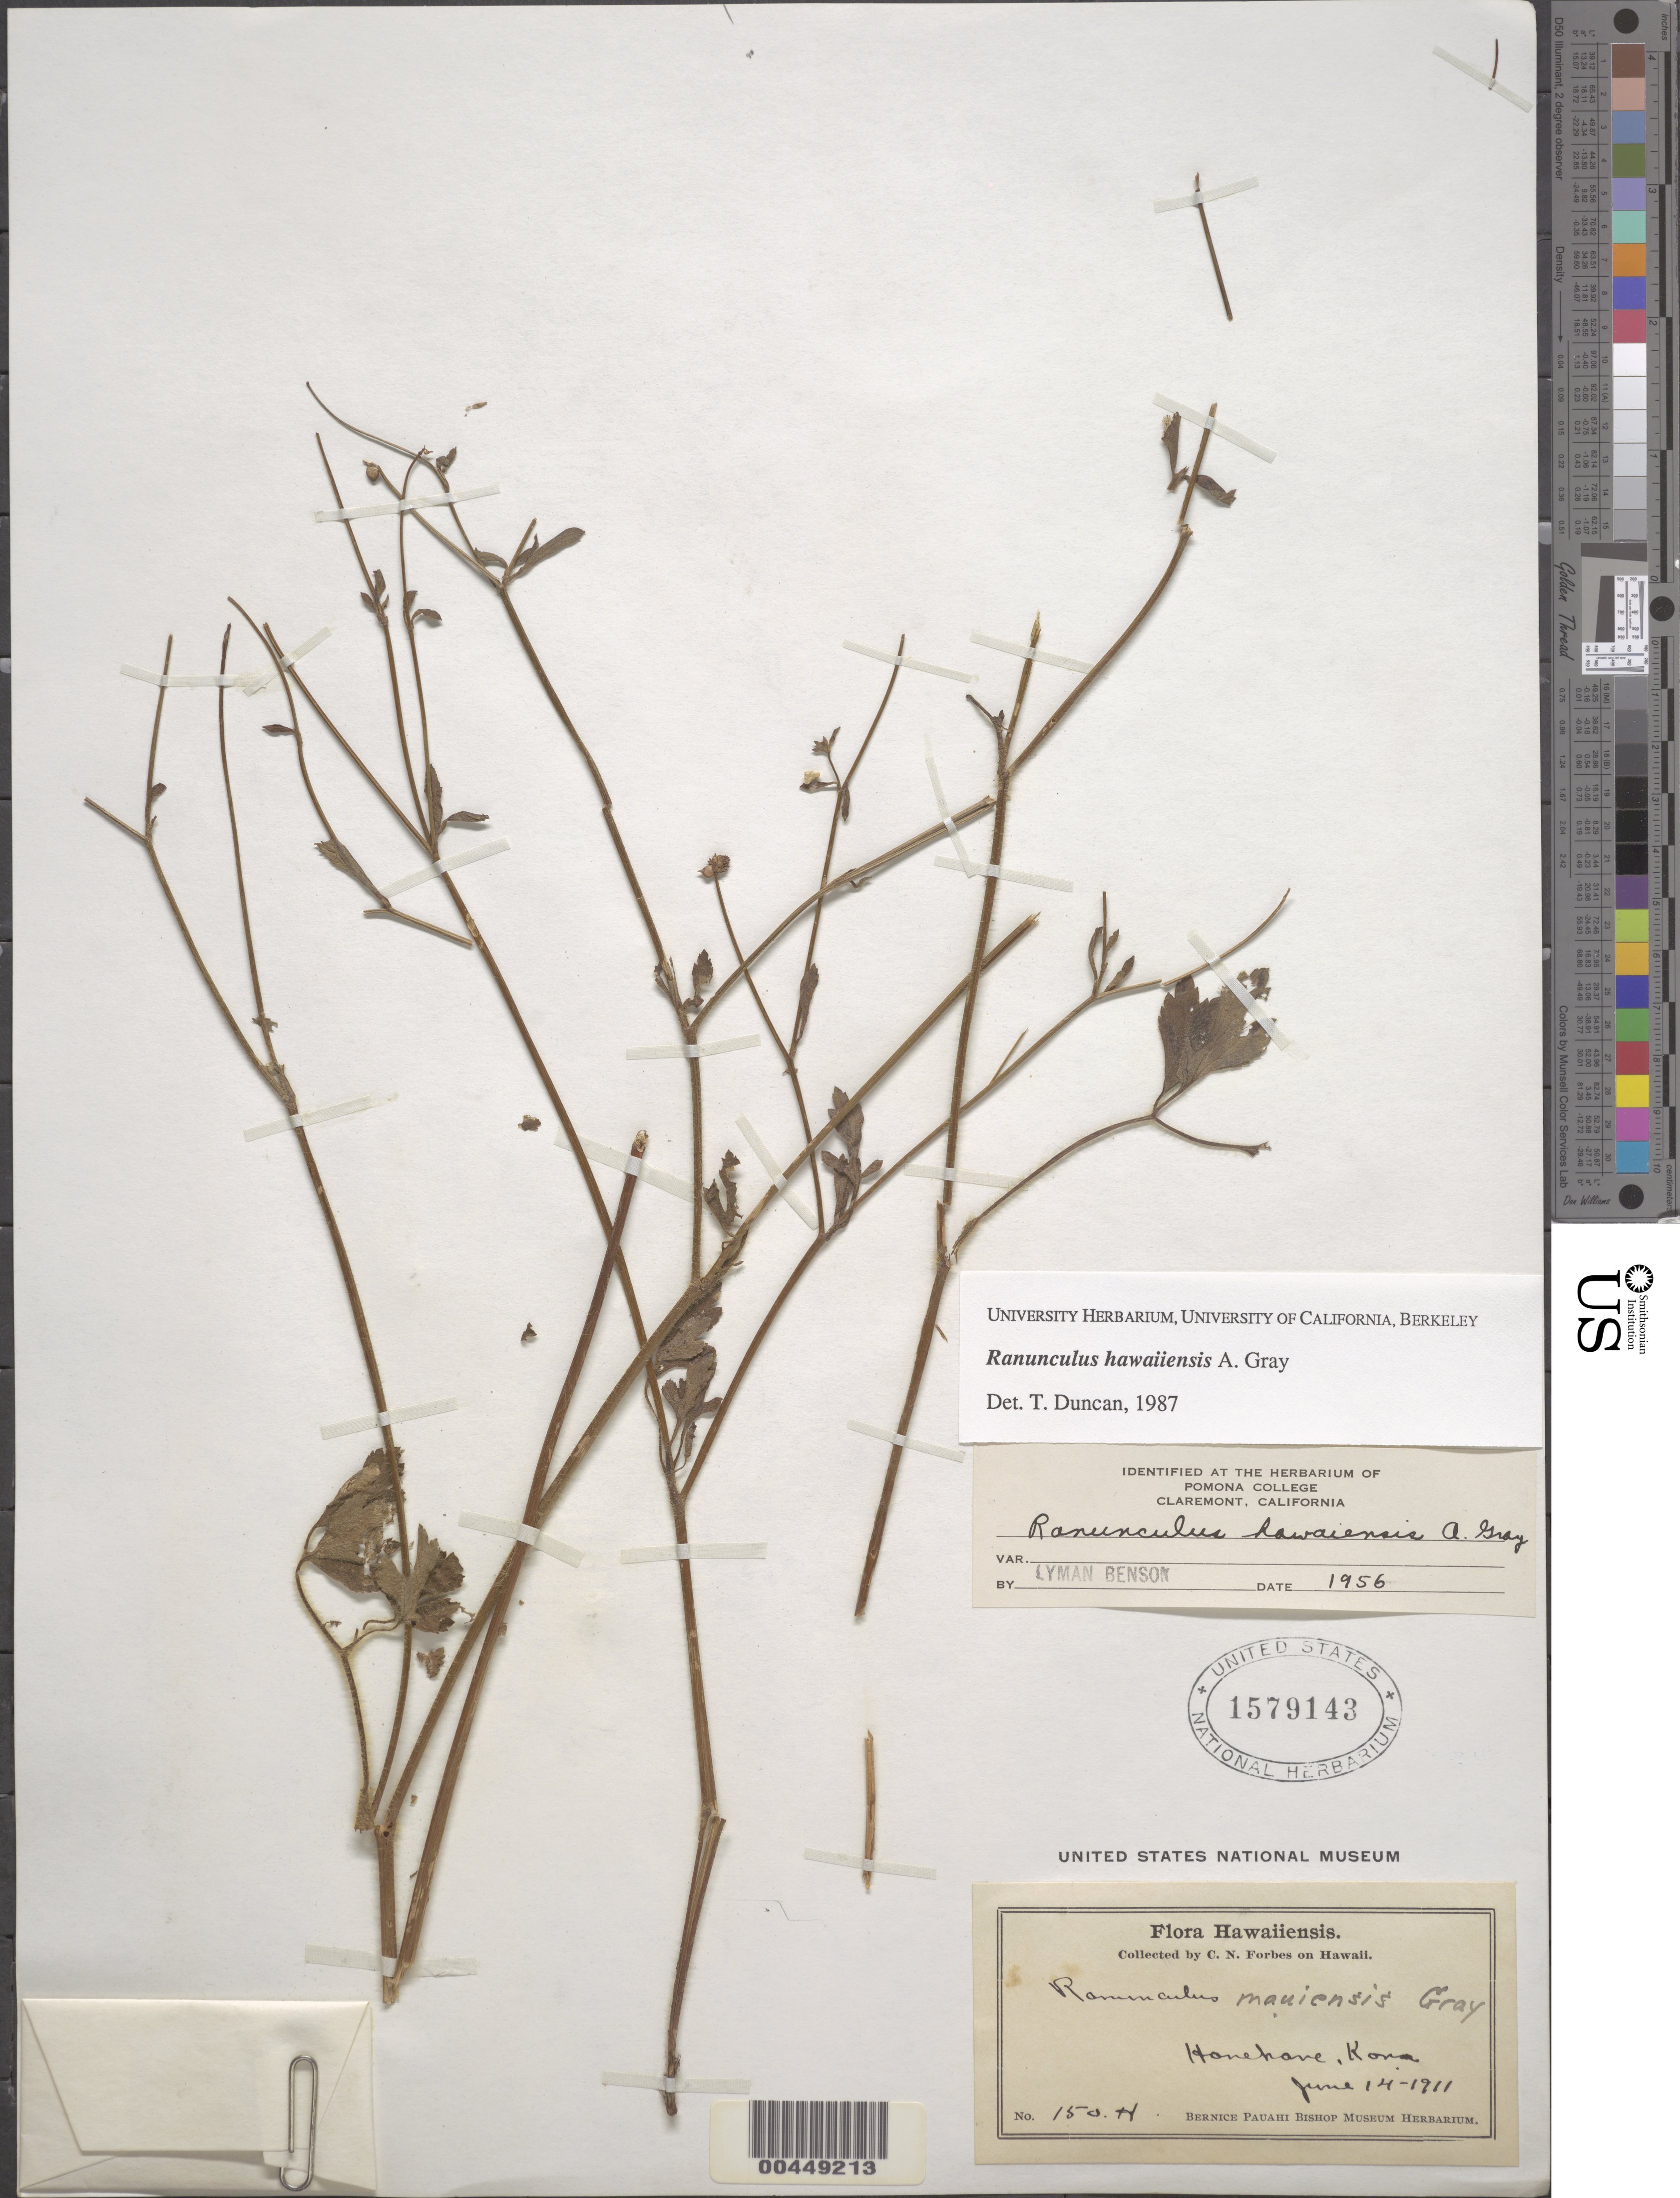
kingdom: Plantae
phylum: Tracheophyta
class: Magnoliopsida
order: Ranunculales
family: Ranunculaceae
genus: Ranunculus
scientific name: Ranunculus hawaiensis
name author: A. Gray in Wilkes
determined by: Duncan, T.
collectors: C. N. Forbes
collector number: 150.H.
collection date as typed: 14 Jun 1911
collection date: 1911-06-14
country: United States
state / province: Hawaii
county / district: Hawaii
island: Hawaii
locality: Hanehane, Kona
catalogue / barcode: US 1579143